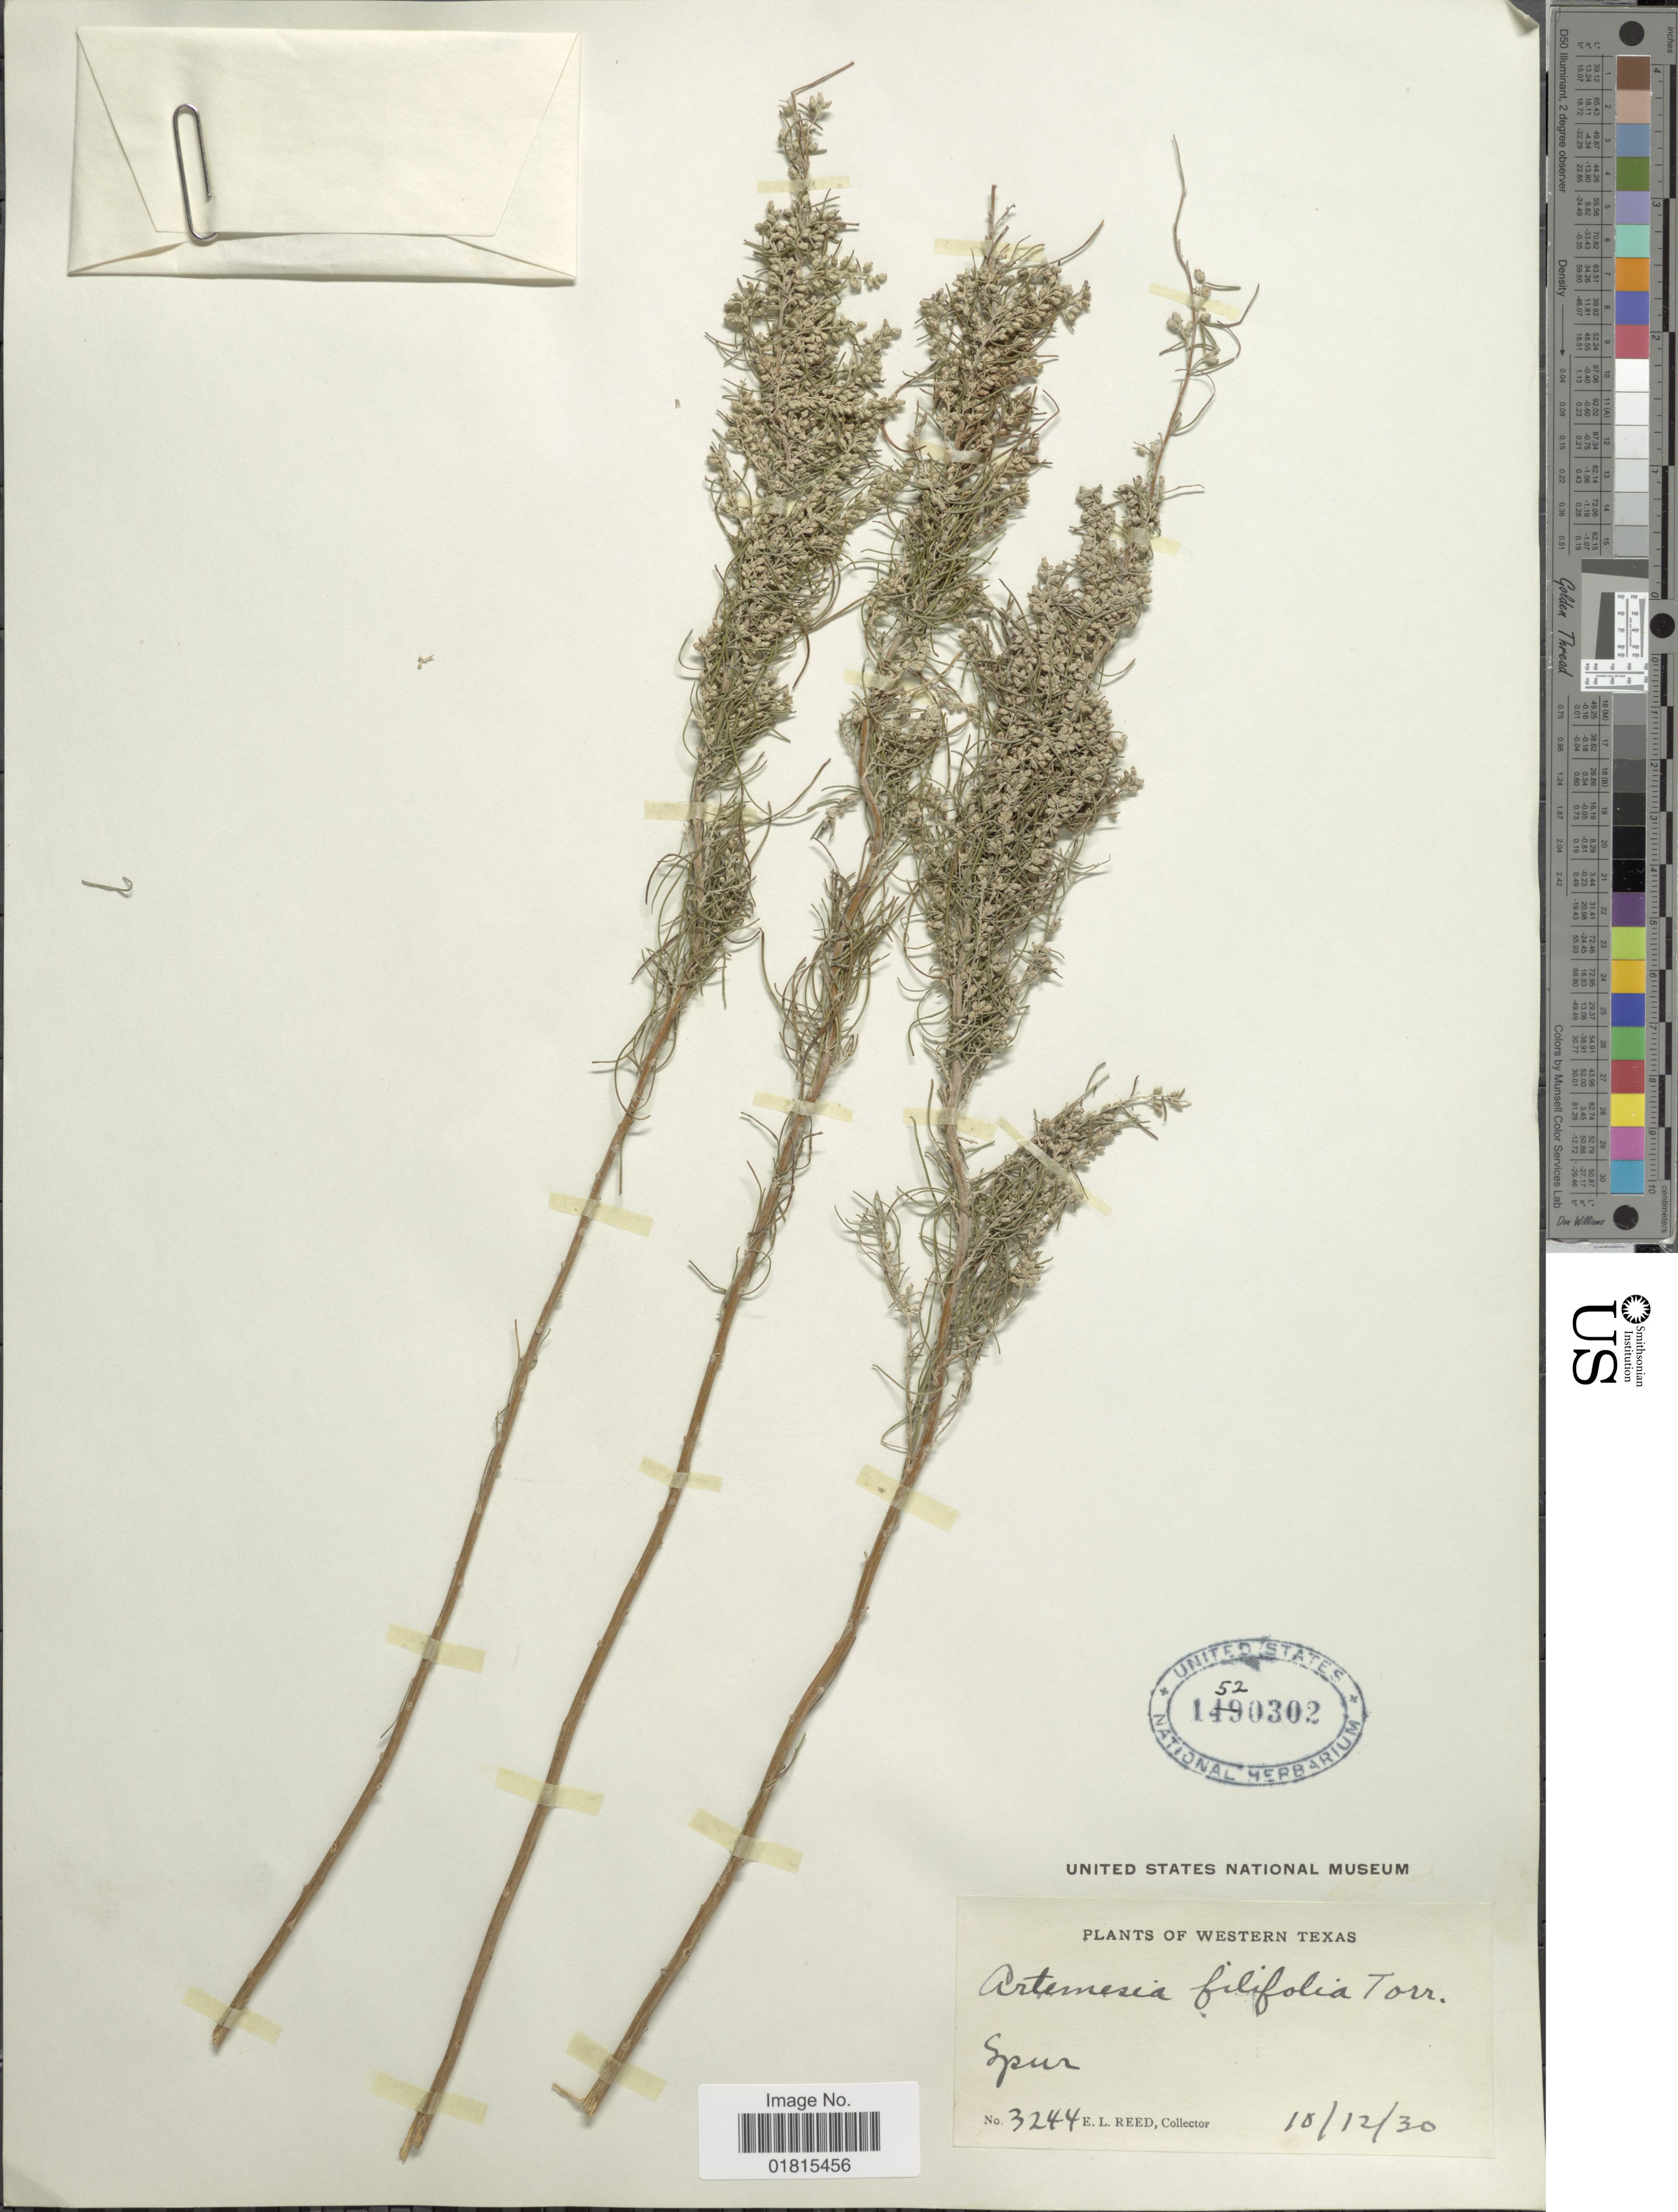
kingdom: Plantae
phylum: Tracheophyta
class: Magnoliopsida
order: Asterales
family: Asteraceae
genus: Artemisia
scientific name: Artemisia filifolia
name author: Torr.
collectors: E. Reed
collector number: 3244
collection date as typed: Transcribed d/m/y: 12/10/30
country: United States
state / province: Texas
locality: Western Texas. Spur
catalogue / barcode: US 1520302